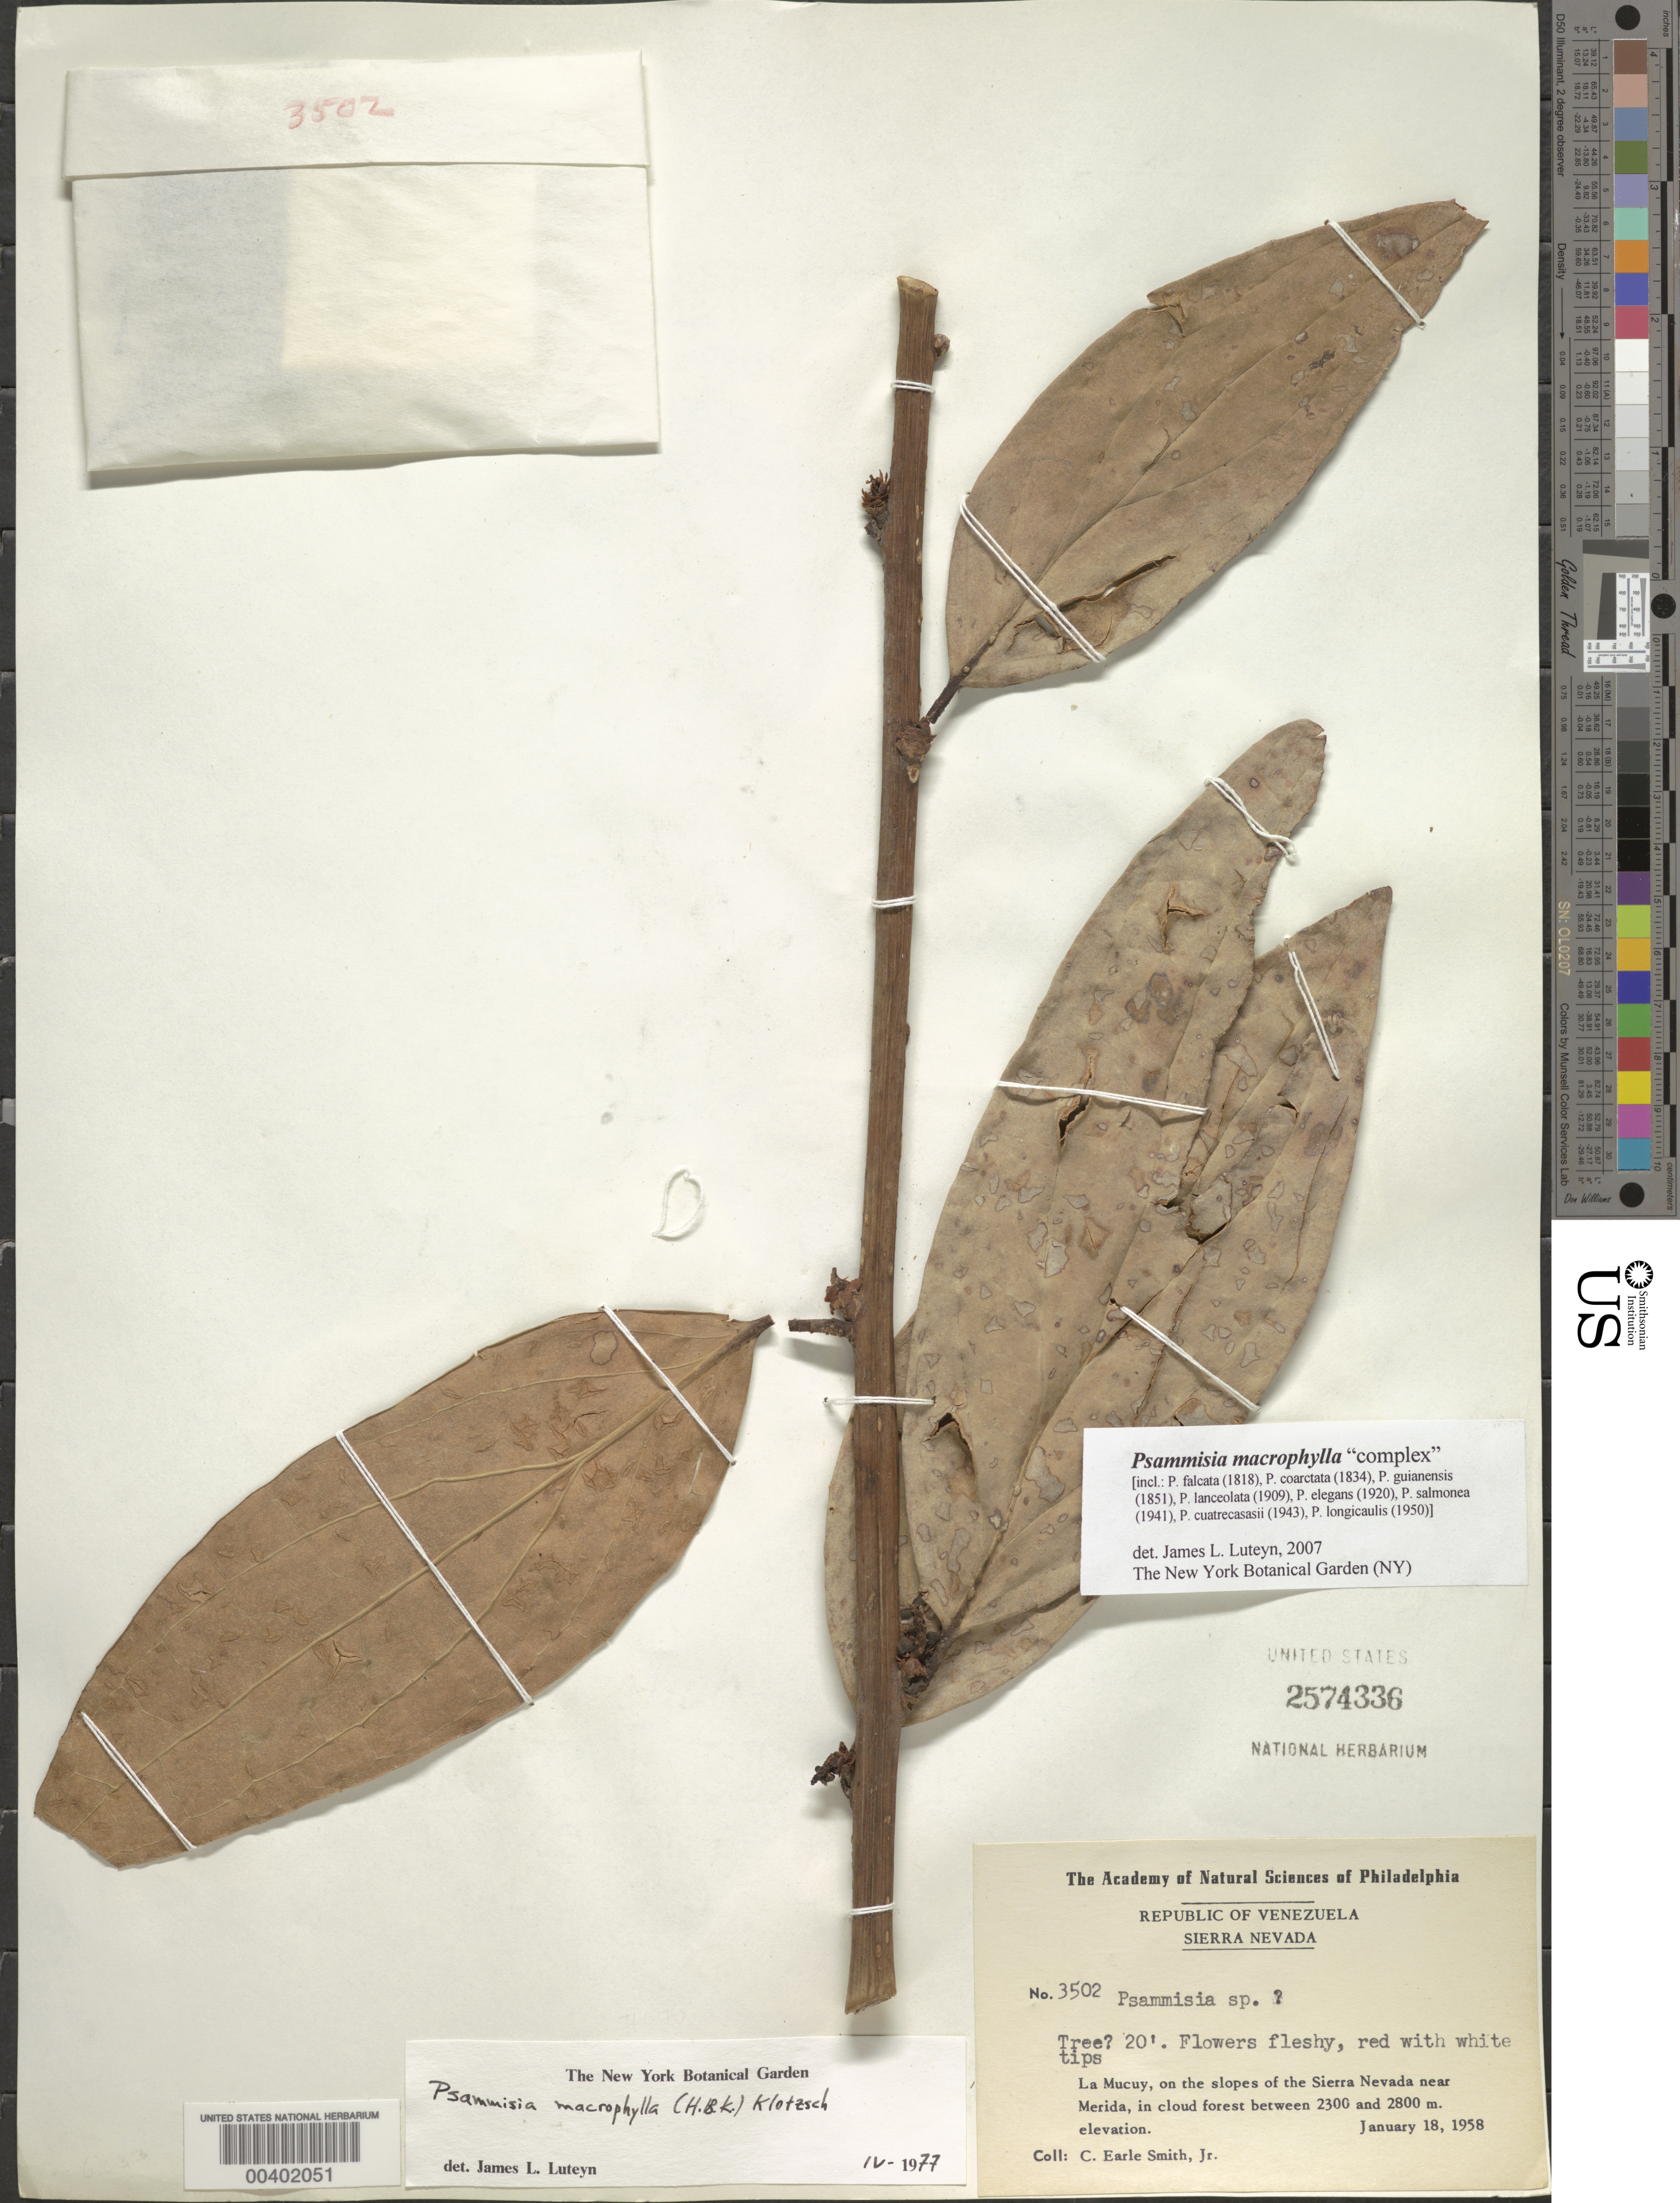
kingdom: Plantae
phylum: Tracheophyta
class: Magnoliopsida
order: Ericales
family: Ericaceae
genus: Psammisia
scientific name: Psammisia macrophylla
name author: (Kunth) Klotzsch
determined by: Luteyn, J. L.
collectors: C. E. Smith Jr.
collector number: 3502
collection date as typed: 18 Jan 1958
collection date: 1958-01-18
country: Venezuela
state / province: Mérida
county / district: Libertador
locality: La Mucuy, on the slopes of the Sierra Nevada near Mérida. Mucuy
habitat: On slopes in cloud forest.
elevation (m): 2300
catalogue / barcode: US 2574336